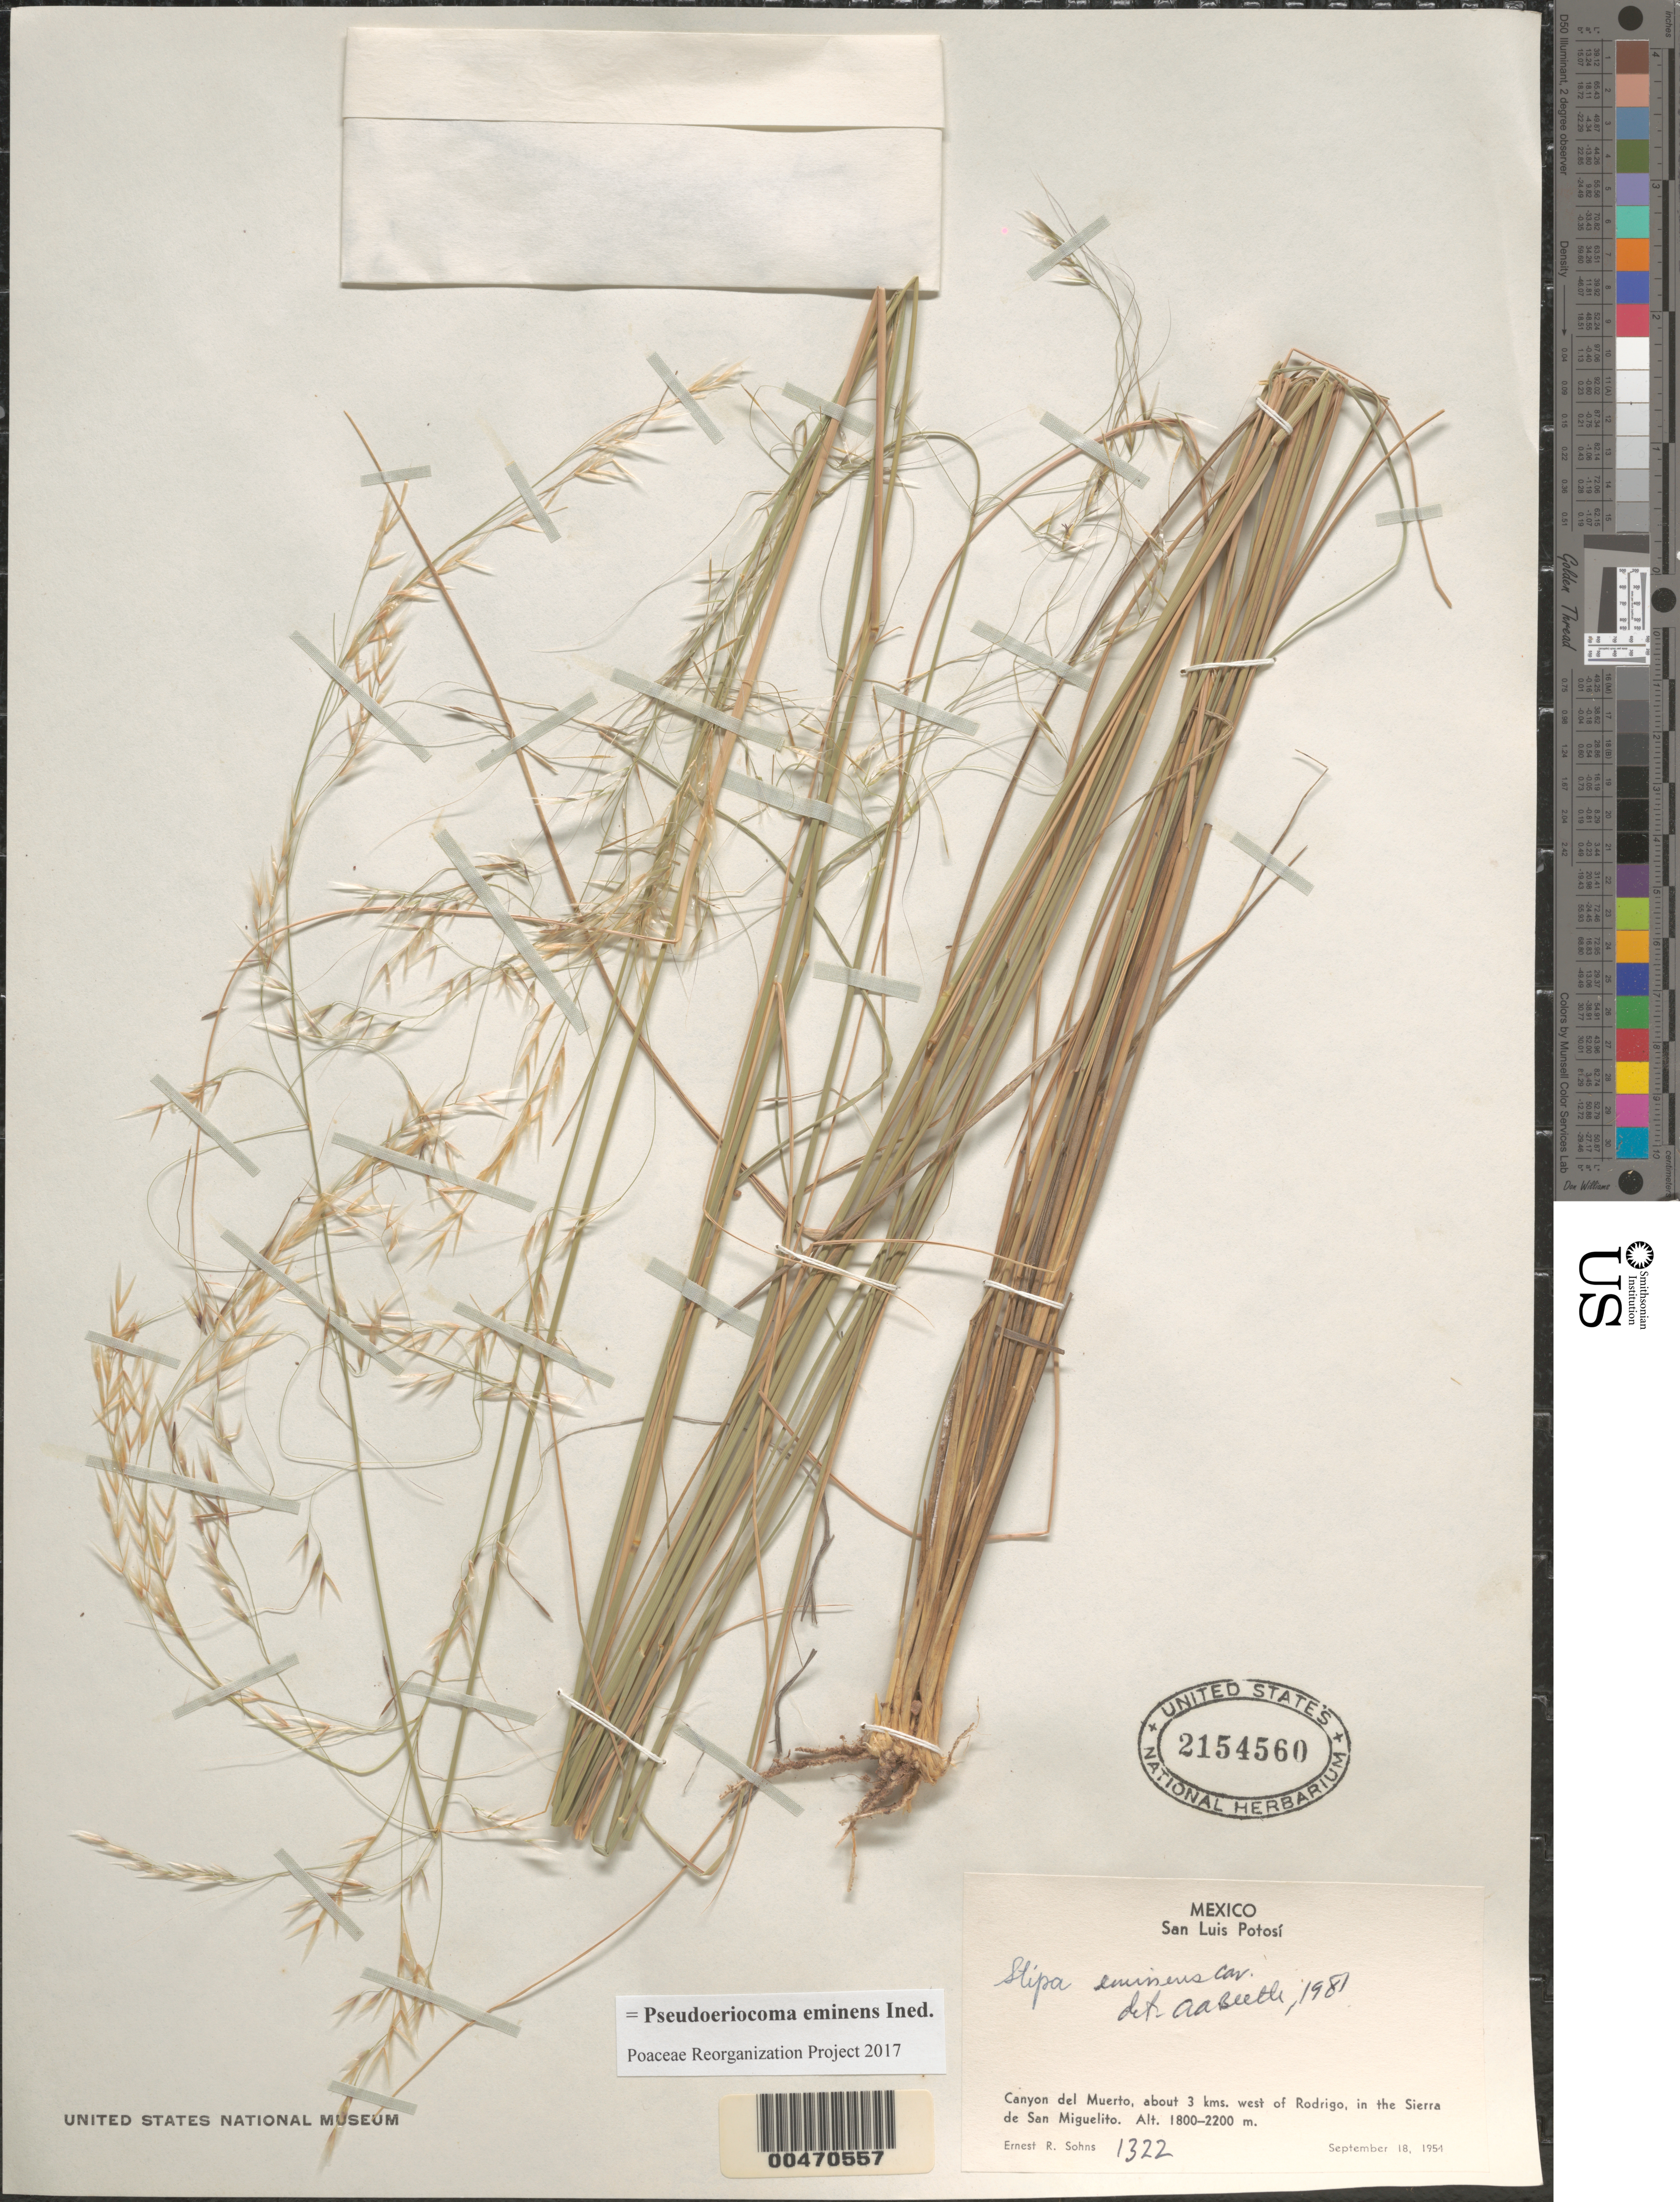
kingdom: Plantae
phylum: Tracheophyta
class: Liliopsida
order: Poales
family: Poaceae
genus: Pseudoeriocoma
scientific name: Pseudoeriocoma eminens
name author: (Cav.) Romasch.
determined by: Poaceae Reorganization Project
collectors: E. R. Sohns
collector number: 1322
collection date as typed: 18 Sep 1954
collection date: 1954-09-18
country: Mexico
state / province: San Luis Potosi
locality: Canyon del Muerto, about 3 km W of Rodrigo, in the Sierra de San Miguelito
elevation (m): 1800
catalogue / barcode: US 2154560